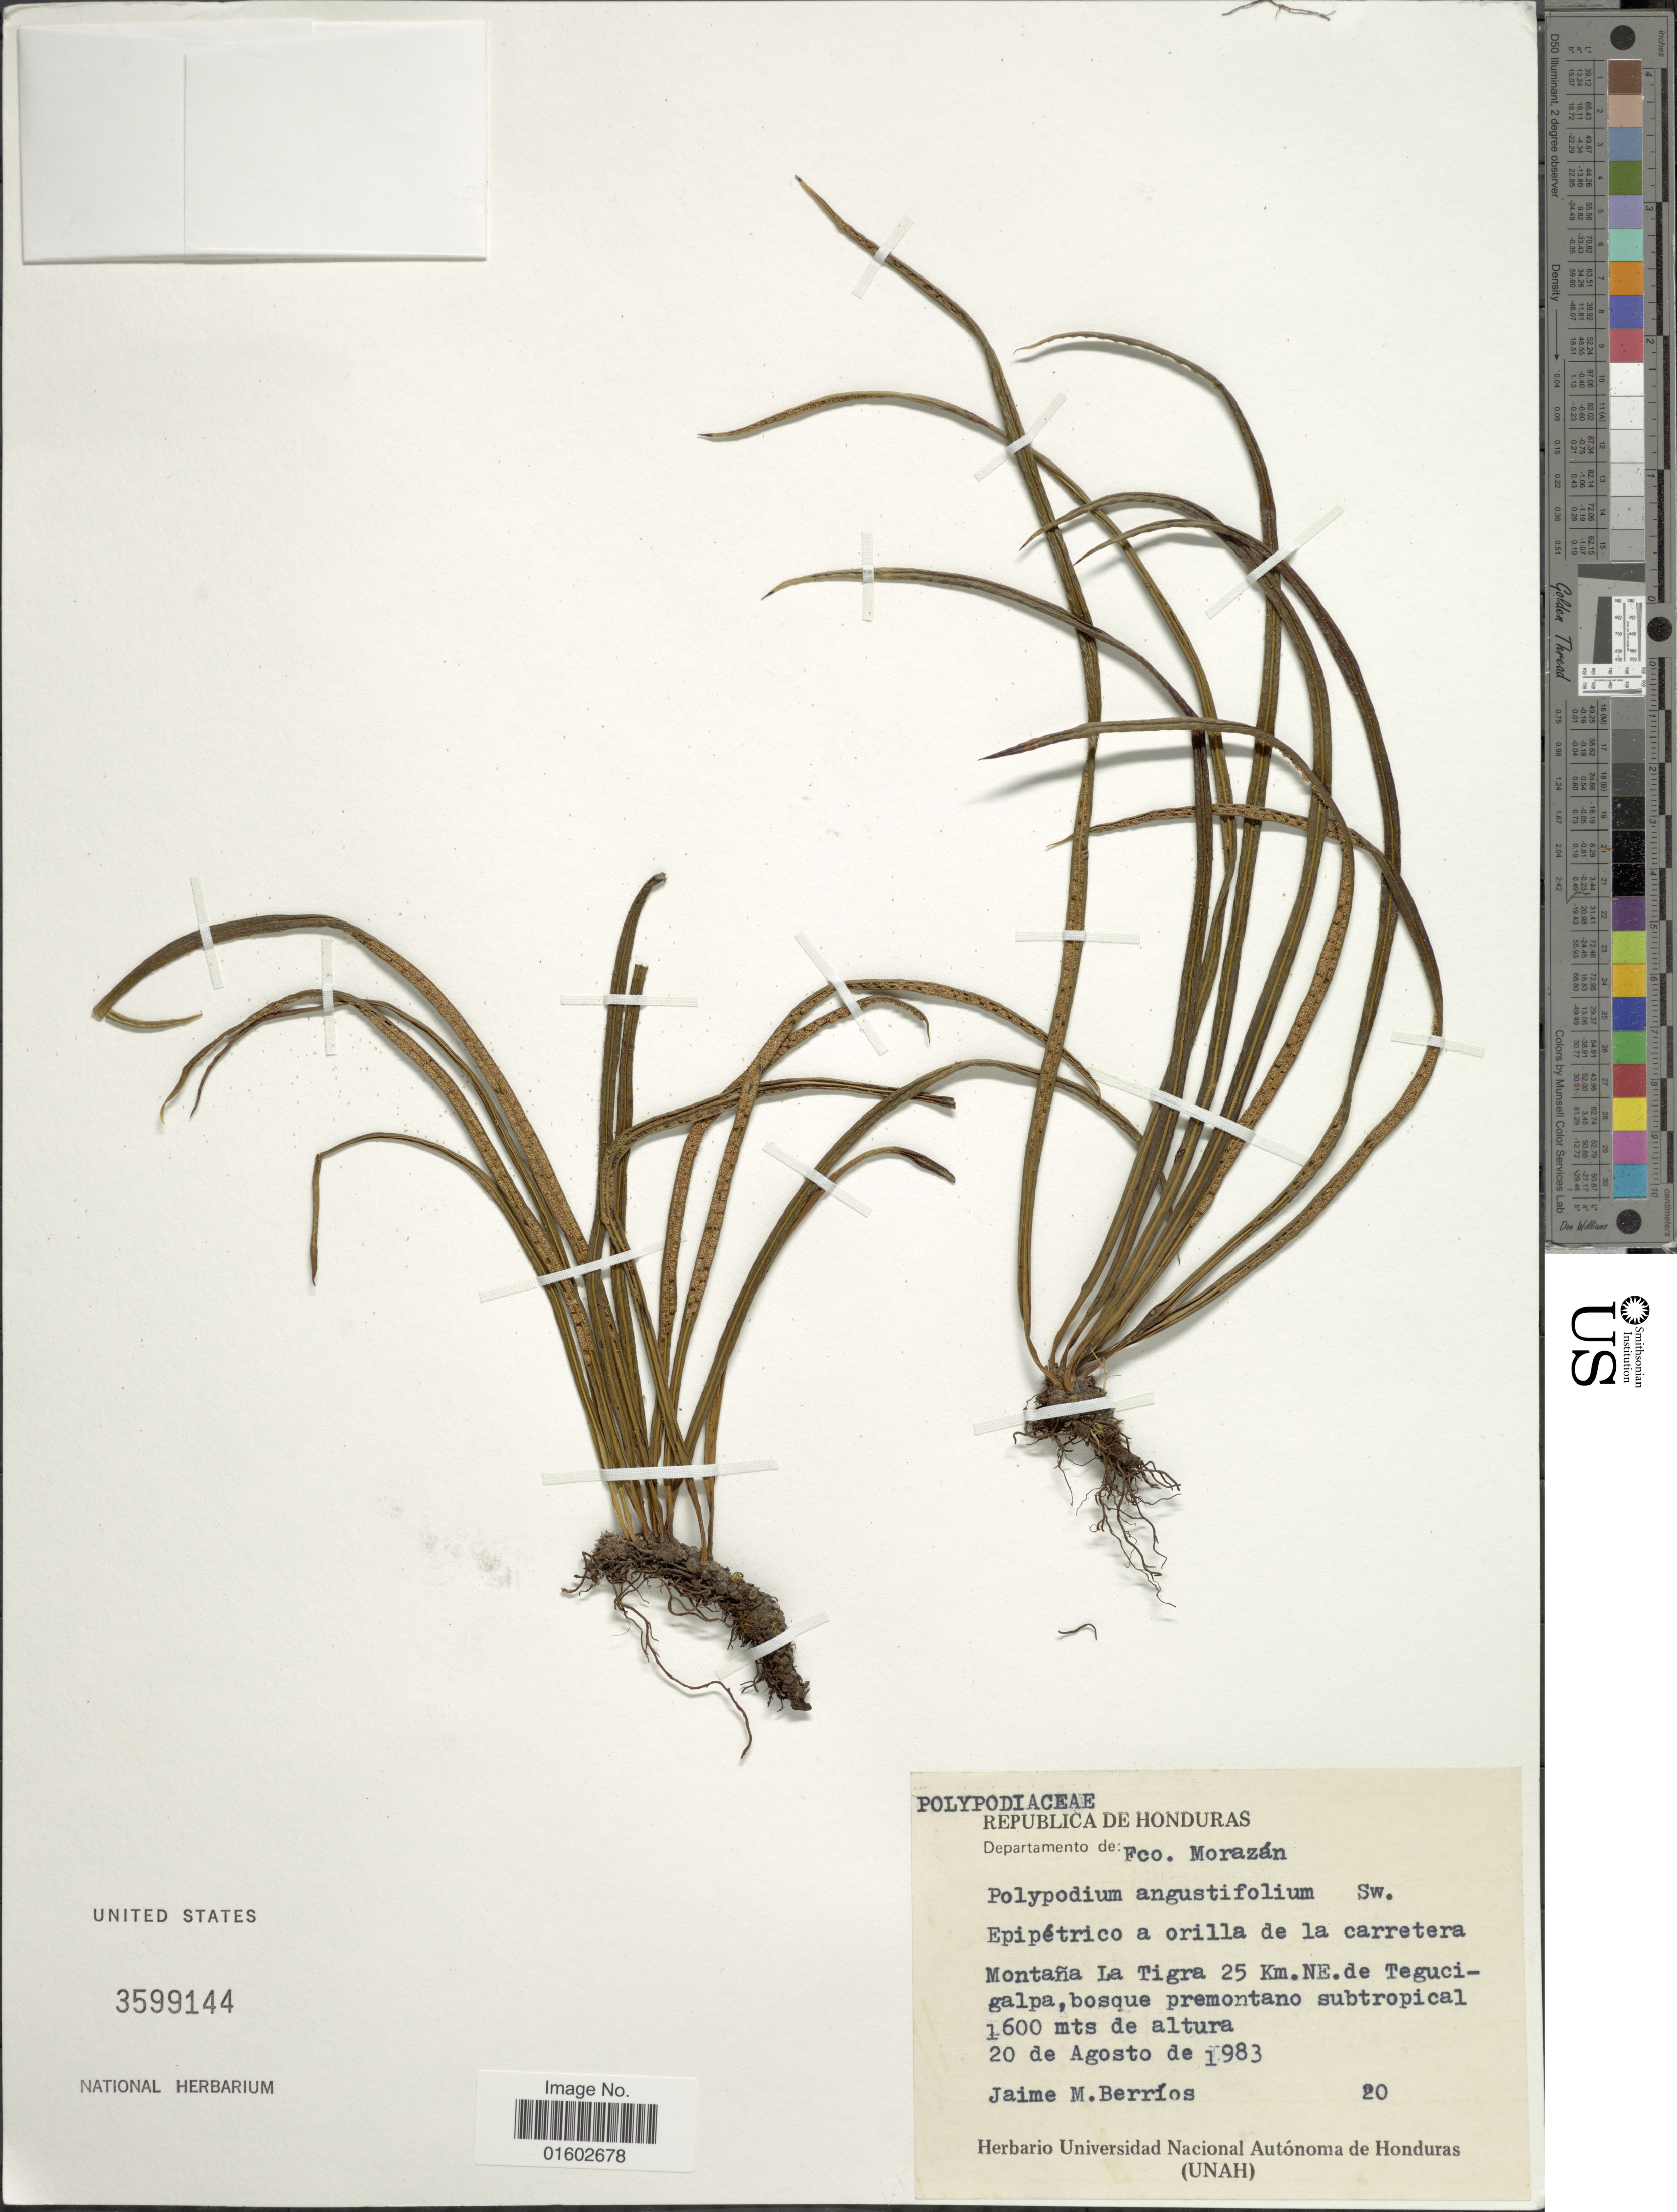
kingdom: Plantae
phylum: Tracheophyta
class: Polypodiopsida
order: Polypodiales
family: Polypodiaceae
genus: Campyloneurum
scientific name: Campyloneurum angustifolium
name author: (Sw.) Fée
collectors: J. Berrios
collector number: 20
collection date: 1983-08-20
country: Honduras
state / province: Fco. Morazán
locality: Departamento de : Francisco Morazan, Montañana La Tigre 25 km. NE. de Tegucigalpa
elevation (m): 1600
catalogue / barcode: US 3599144